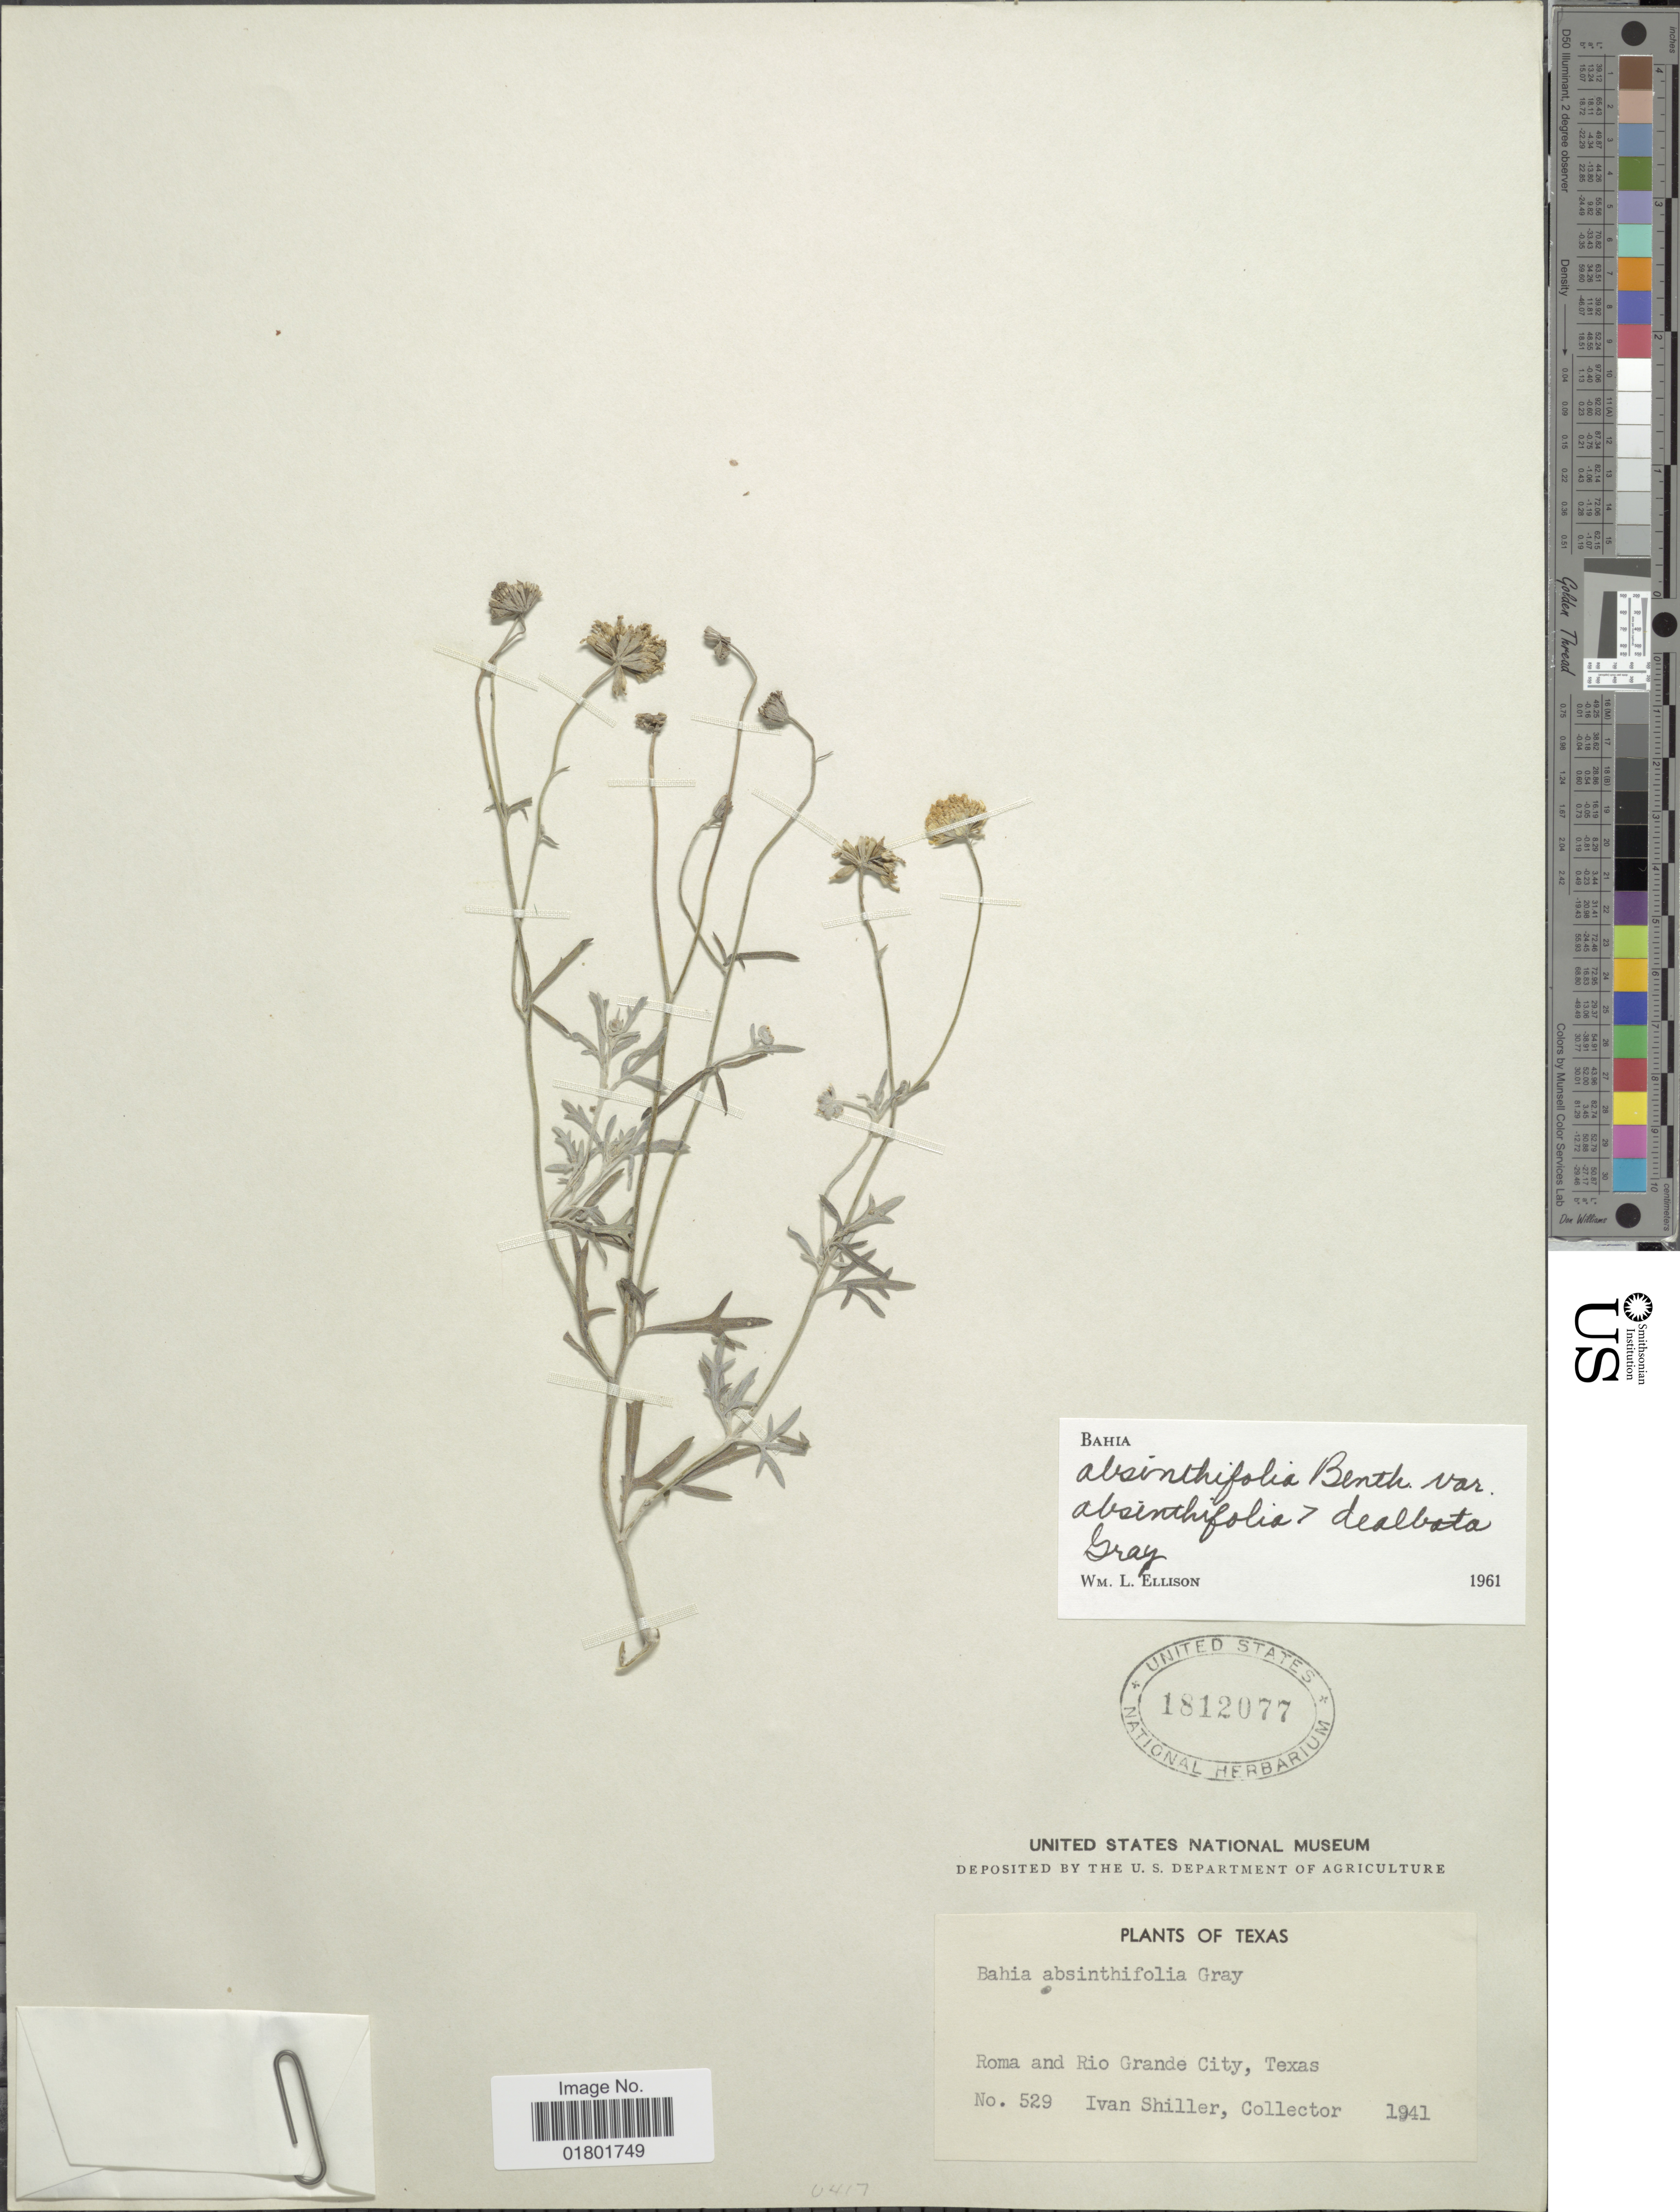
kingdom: Plantae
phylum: Tracheophyta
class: Magnoliopsida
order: Asterales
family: Asteraceae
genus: Bahia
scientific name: Bahia absinthifolia var. absinthifolia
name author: Benth.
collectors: I. Shiller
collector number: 529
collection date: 1941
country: United States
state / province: Texas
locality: Roma and Rio Grande City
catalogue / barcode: US 1812077